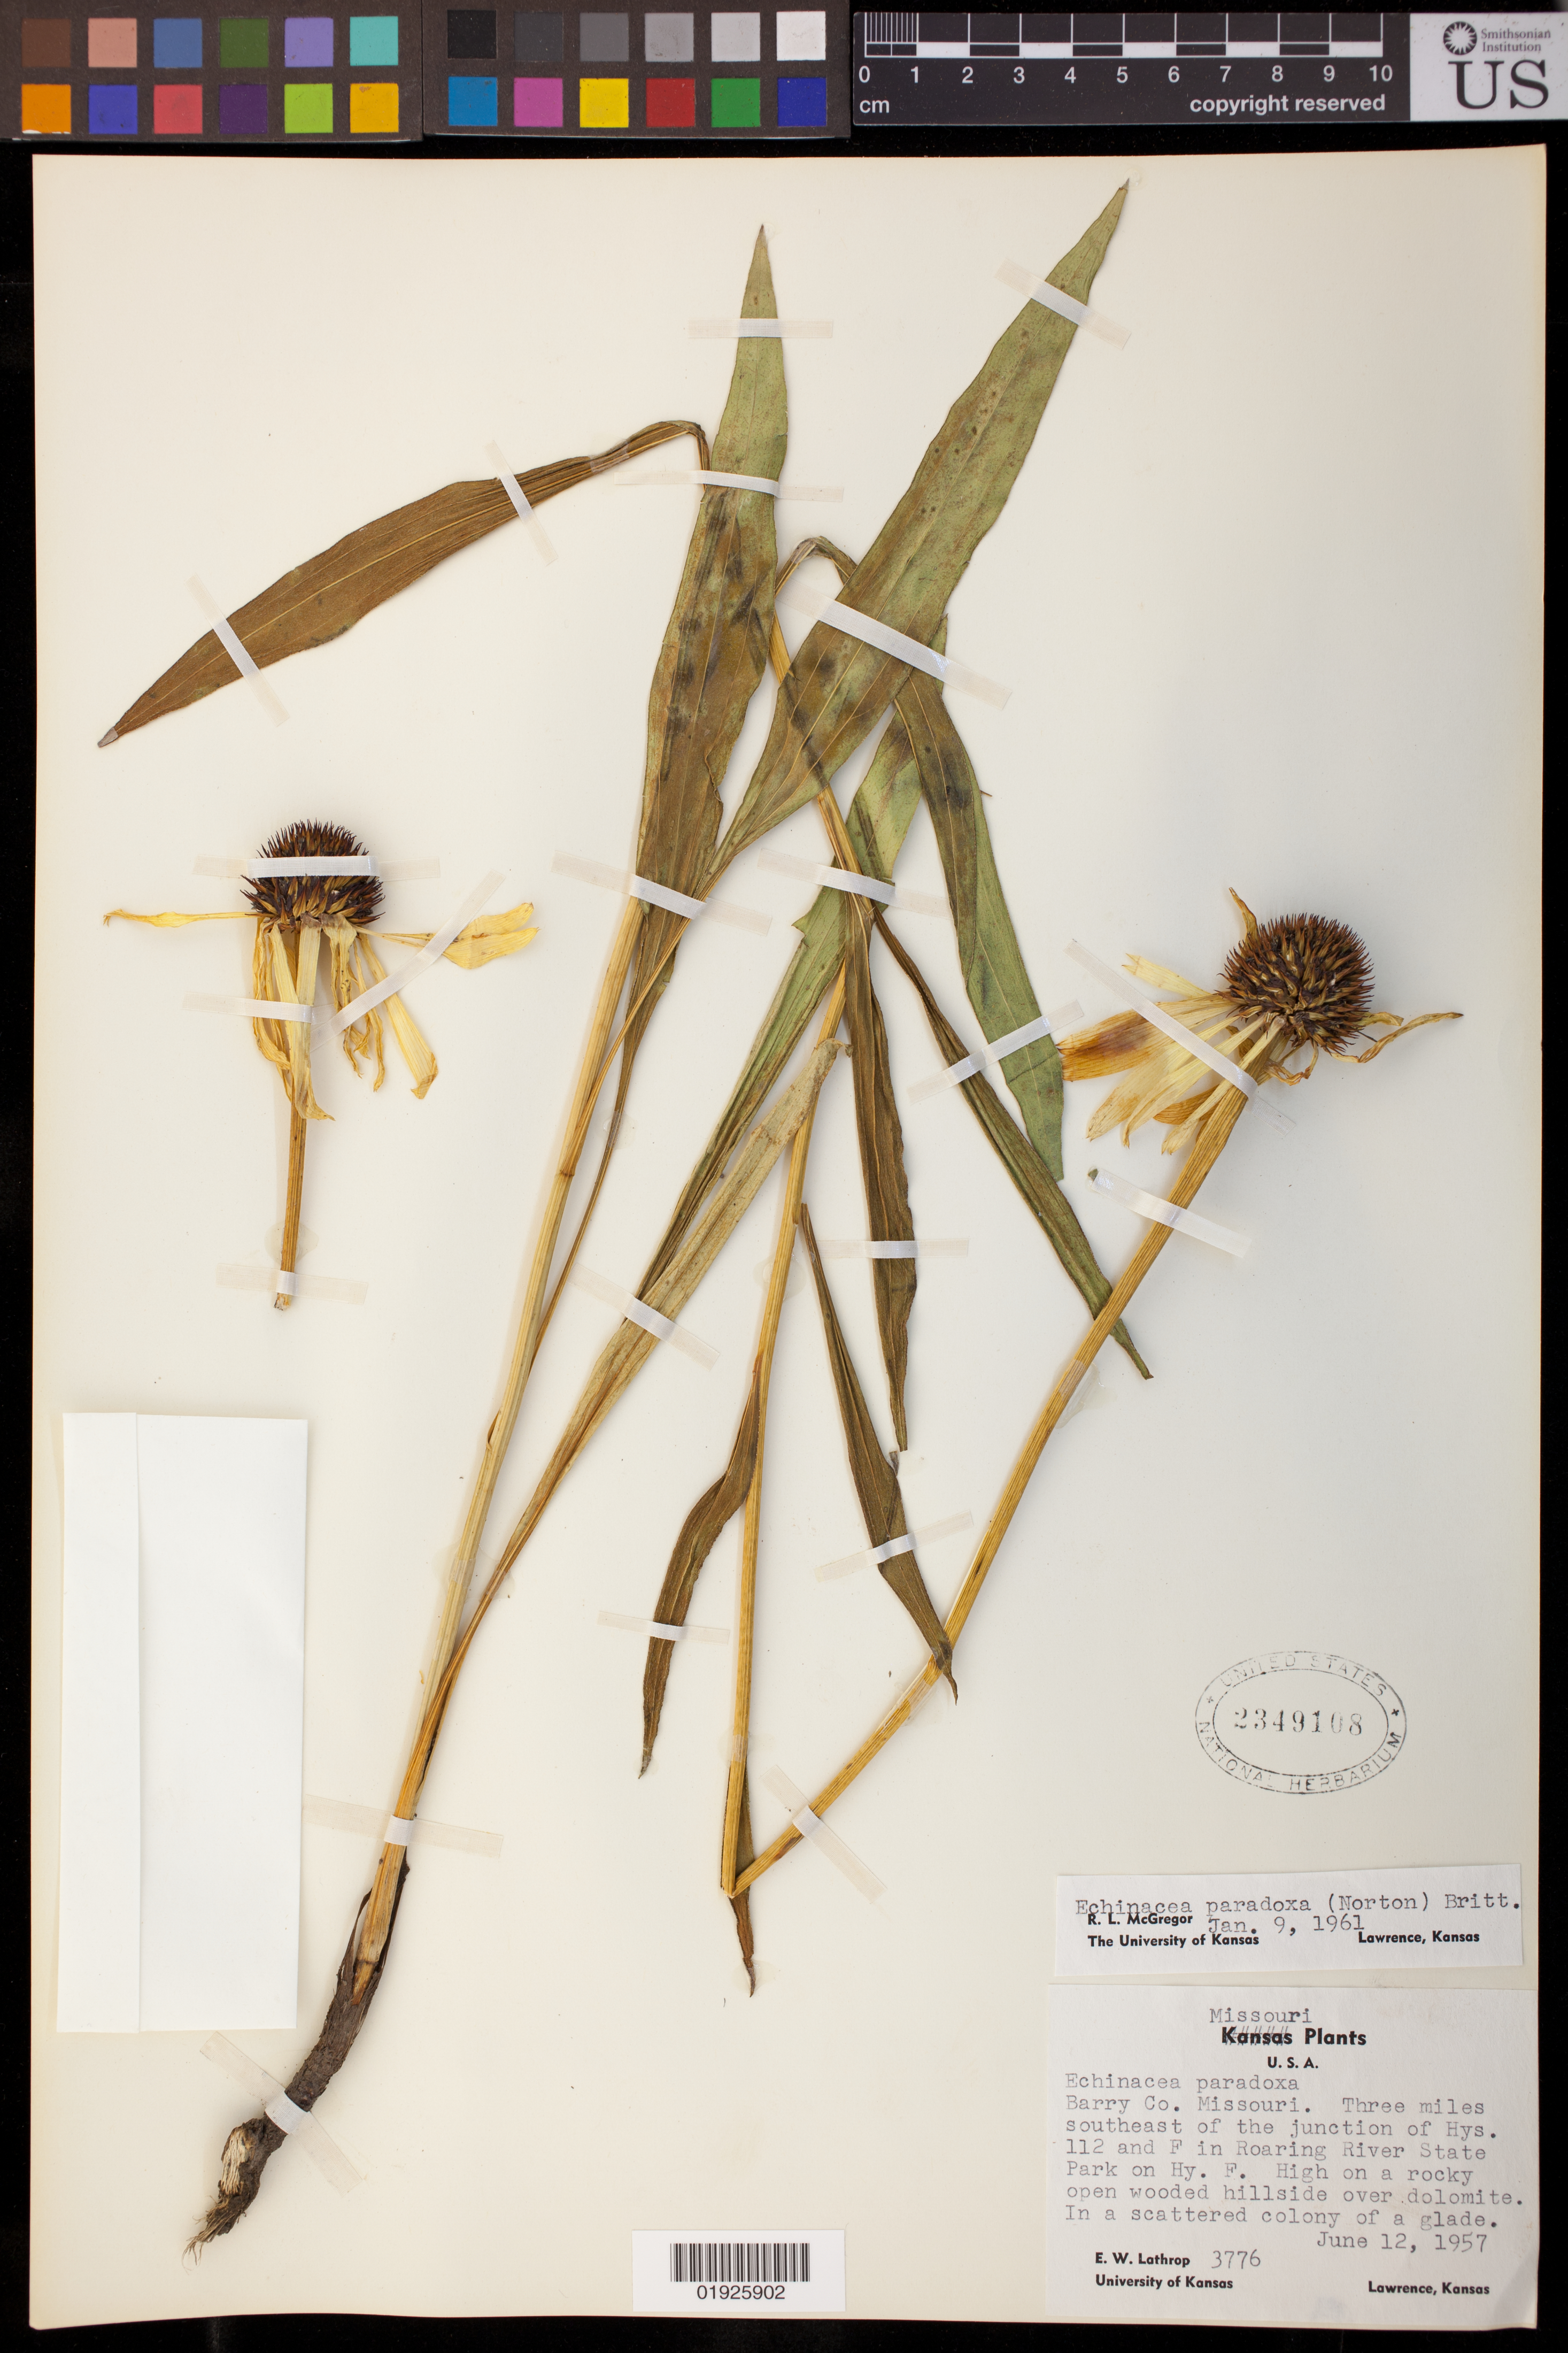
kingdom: Plantae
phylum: Tracheophyta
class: Magnoliopsida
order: Asterales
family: Asteraceae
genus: Echinacea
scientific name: Echinacea paradoxa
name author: (Norton) Britton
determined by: McGregor, R. L.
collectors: E. W. Lathrop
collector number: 3776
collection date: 1957-06-12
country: United States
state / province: Missouri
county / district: Barry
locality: Three miles southeast of the junction of Hys. 112 and F in Roaring River State Park on Hy. F.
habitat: High on a rocky open wooded hillside over dolomite. In a scattered colony of a glade.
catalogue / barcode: US 2349108